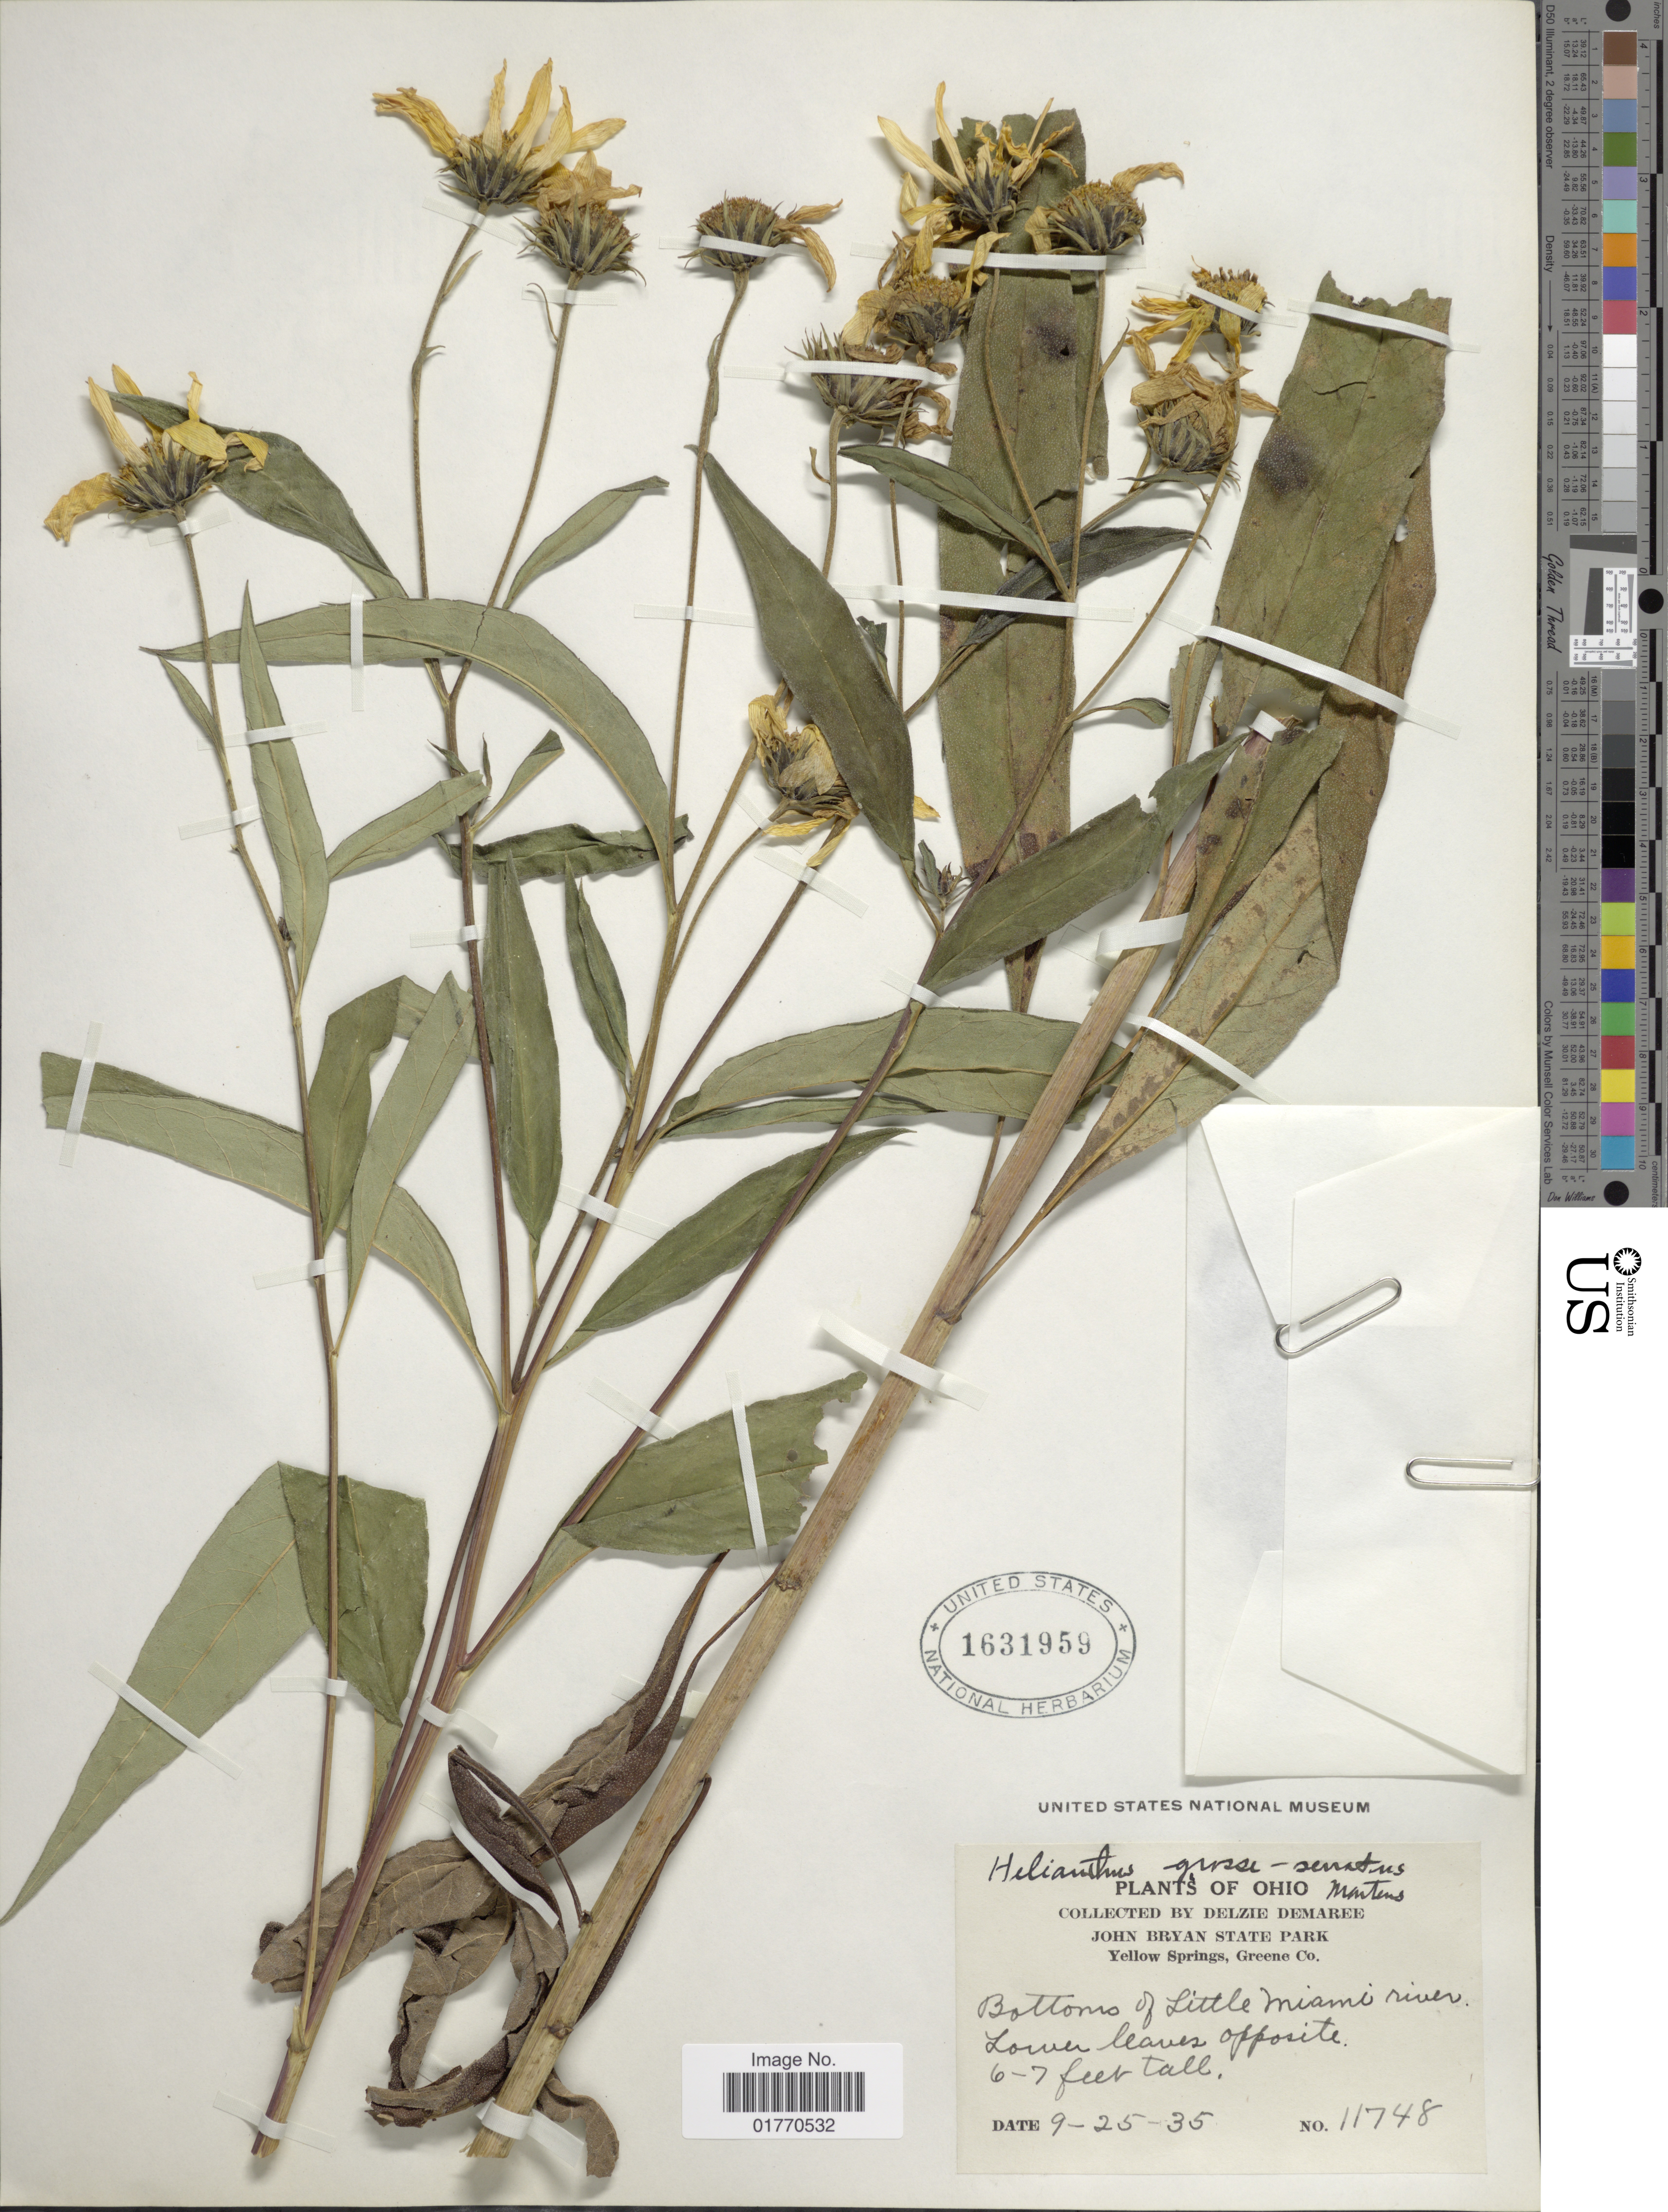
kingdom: Plantae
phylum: Tracheophyta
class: Magnoliopsida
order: Asterales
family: Asteraceae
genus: Helianthus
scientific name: Helianthus grosseserratus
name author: M. Martens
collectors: D. Demaree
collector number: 11748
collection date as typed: Transcribed d/m/y: 25/9/35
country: United States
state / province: Ohio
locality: John Bryan State Park, Yellow Springs, Greene Co., Bottoms of Little Miami river, Lower leaves opposite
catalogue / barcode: US 1631959